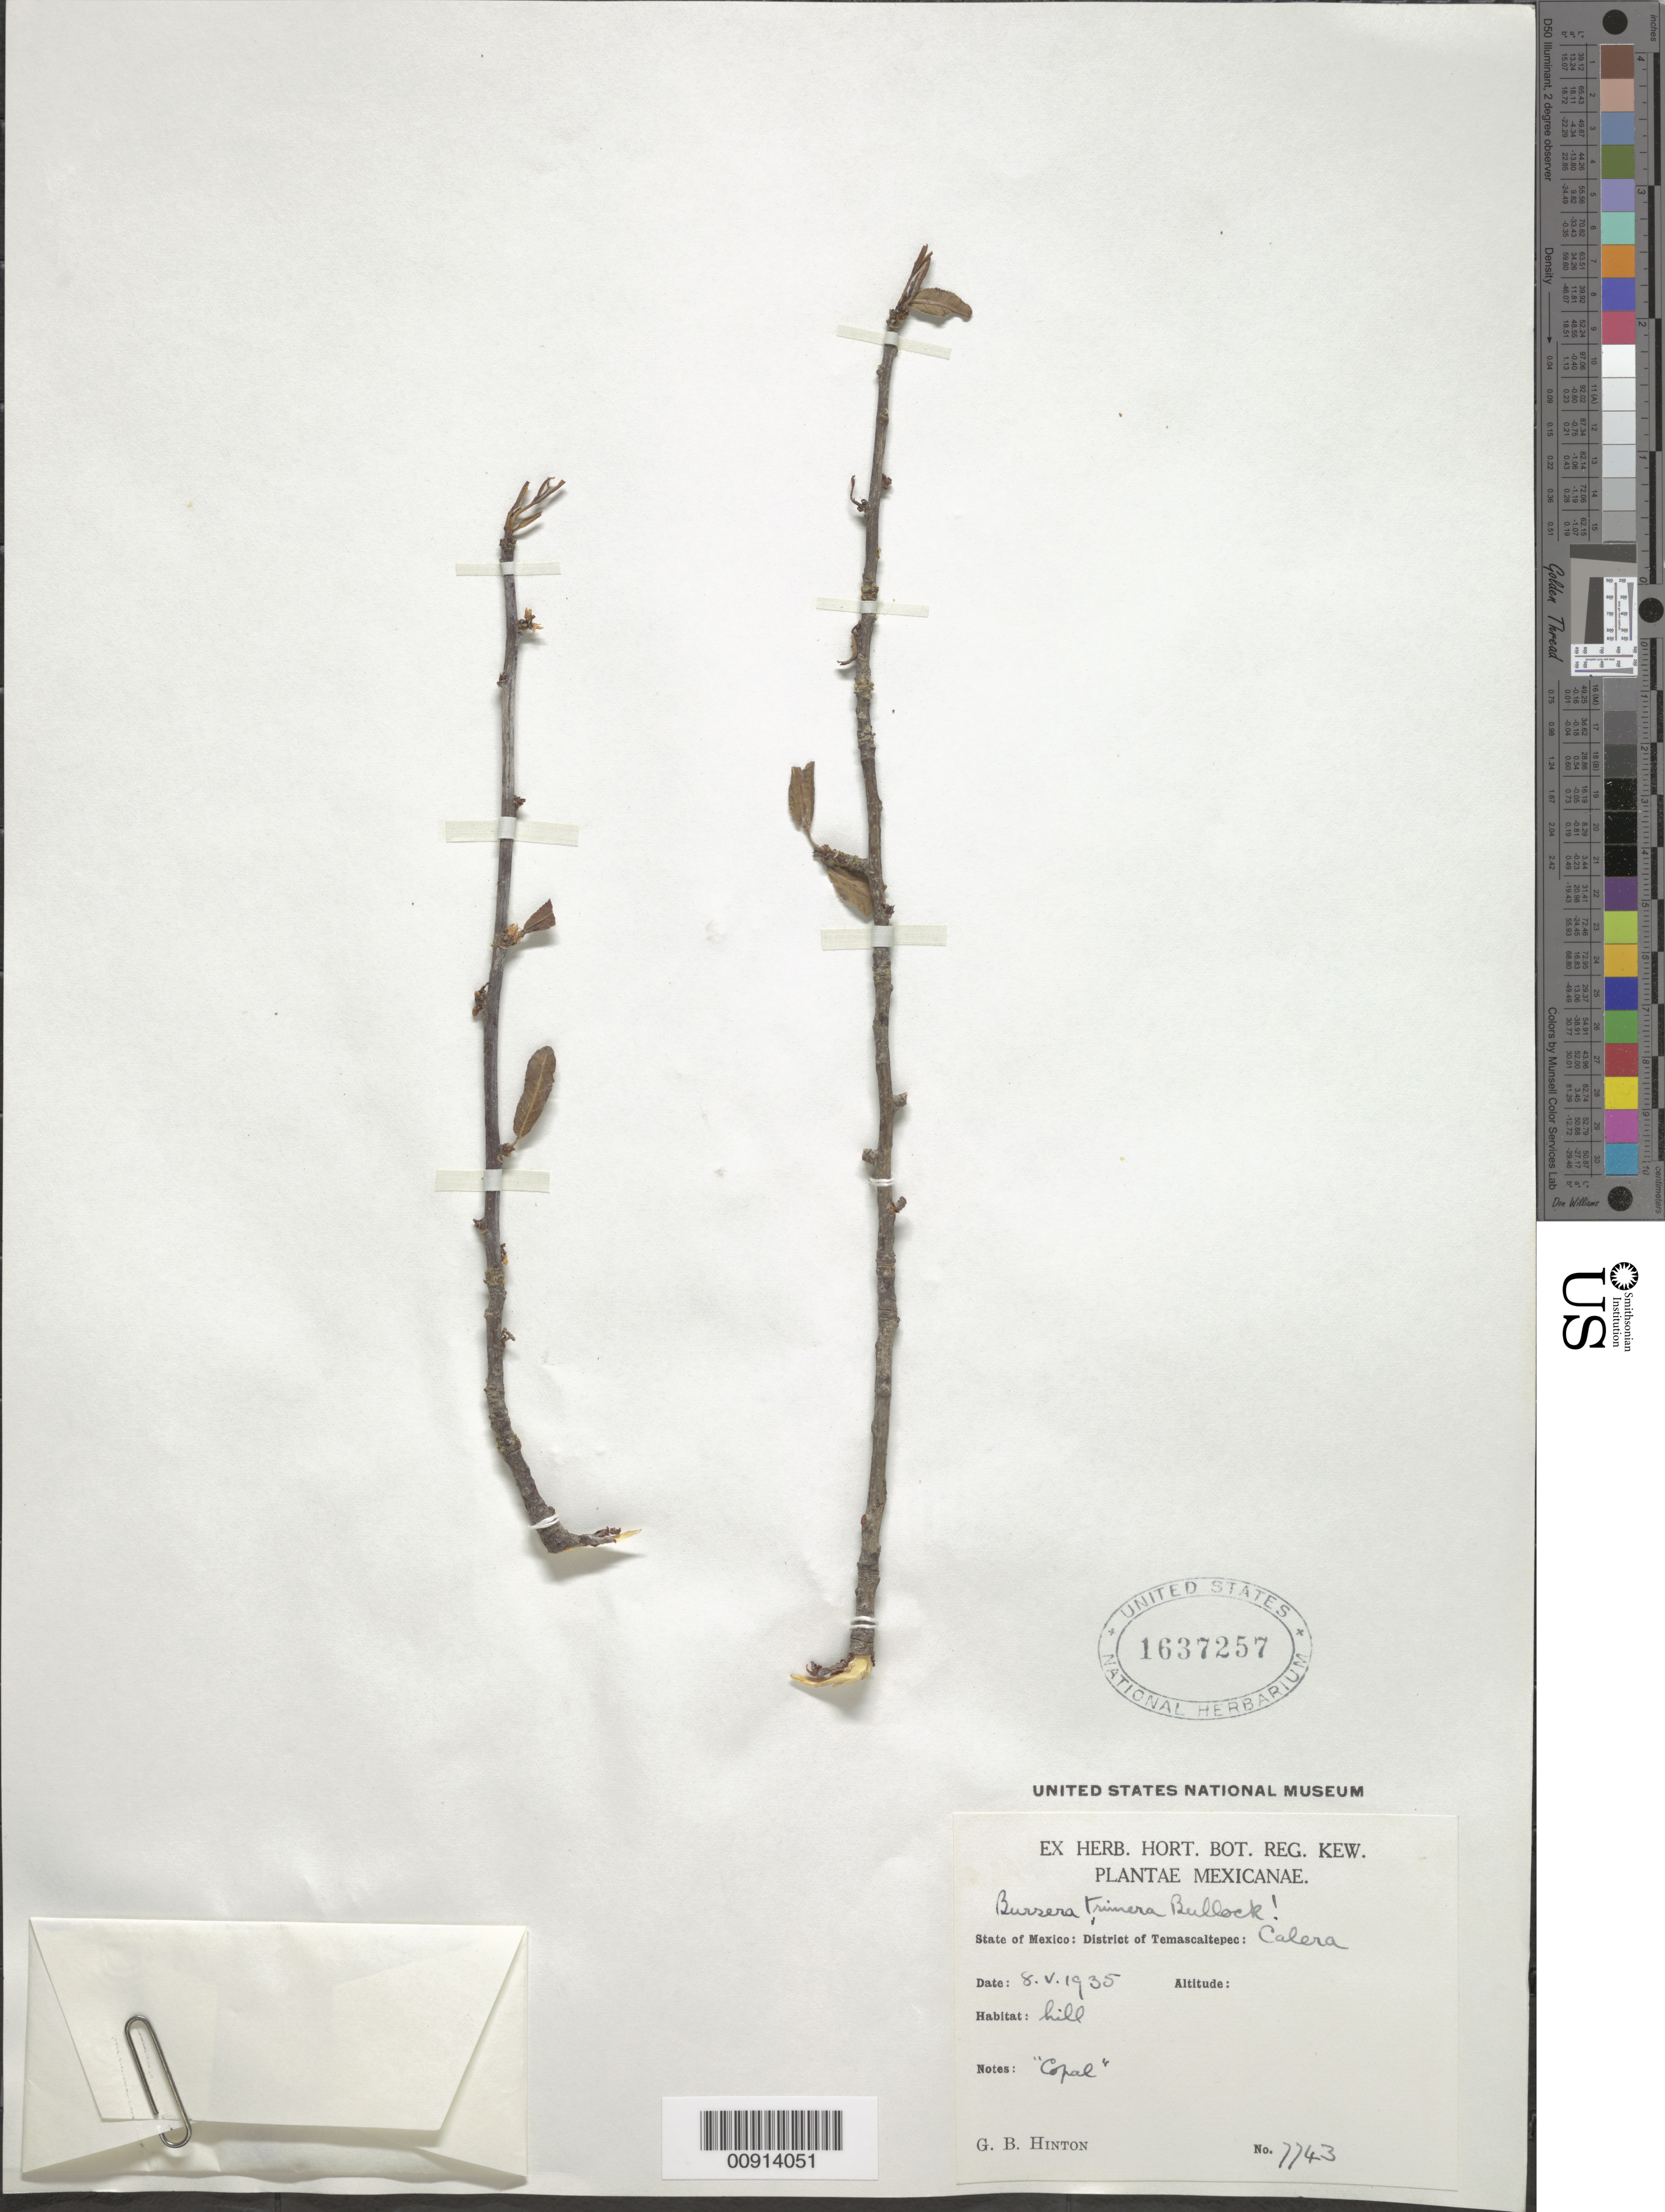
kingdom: Plantae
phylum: Tracheophyta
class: Magnoliopsida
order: Sapindales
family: Burseraceae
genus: Bursera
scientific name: Bursera trimera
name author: Bullock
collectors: G. B. Hinton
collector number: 7743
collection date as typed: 08 May 1935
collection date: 1935-05-08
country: Mexico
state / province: México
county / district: Temascaltepec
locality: State of Mexico: District Temascaltepec: Calera.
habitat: Hill.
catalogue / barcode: US 1637257